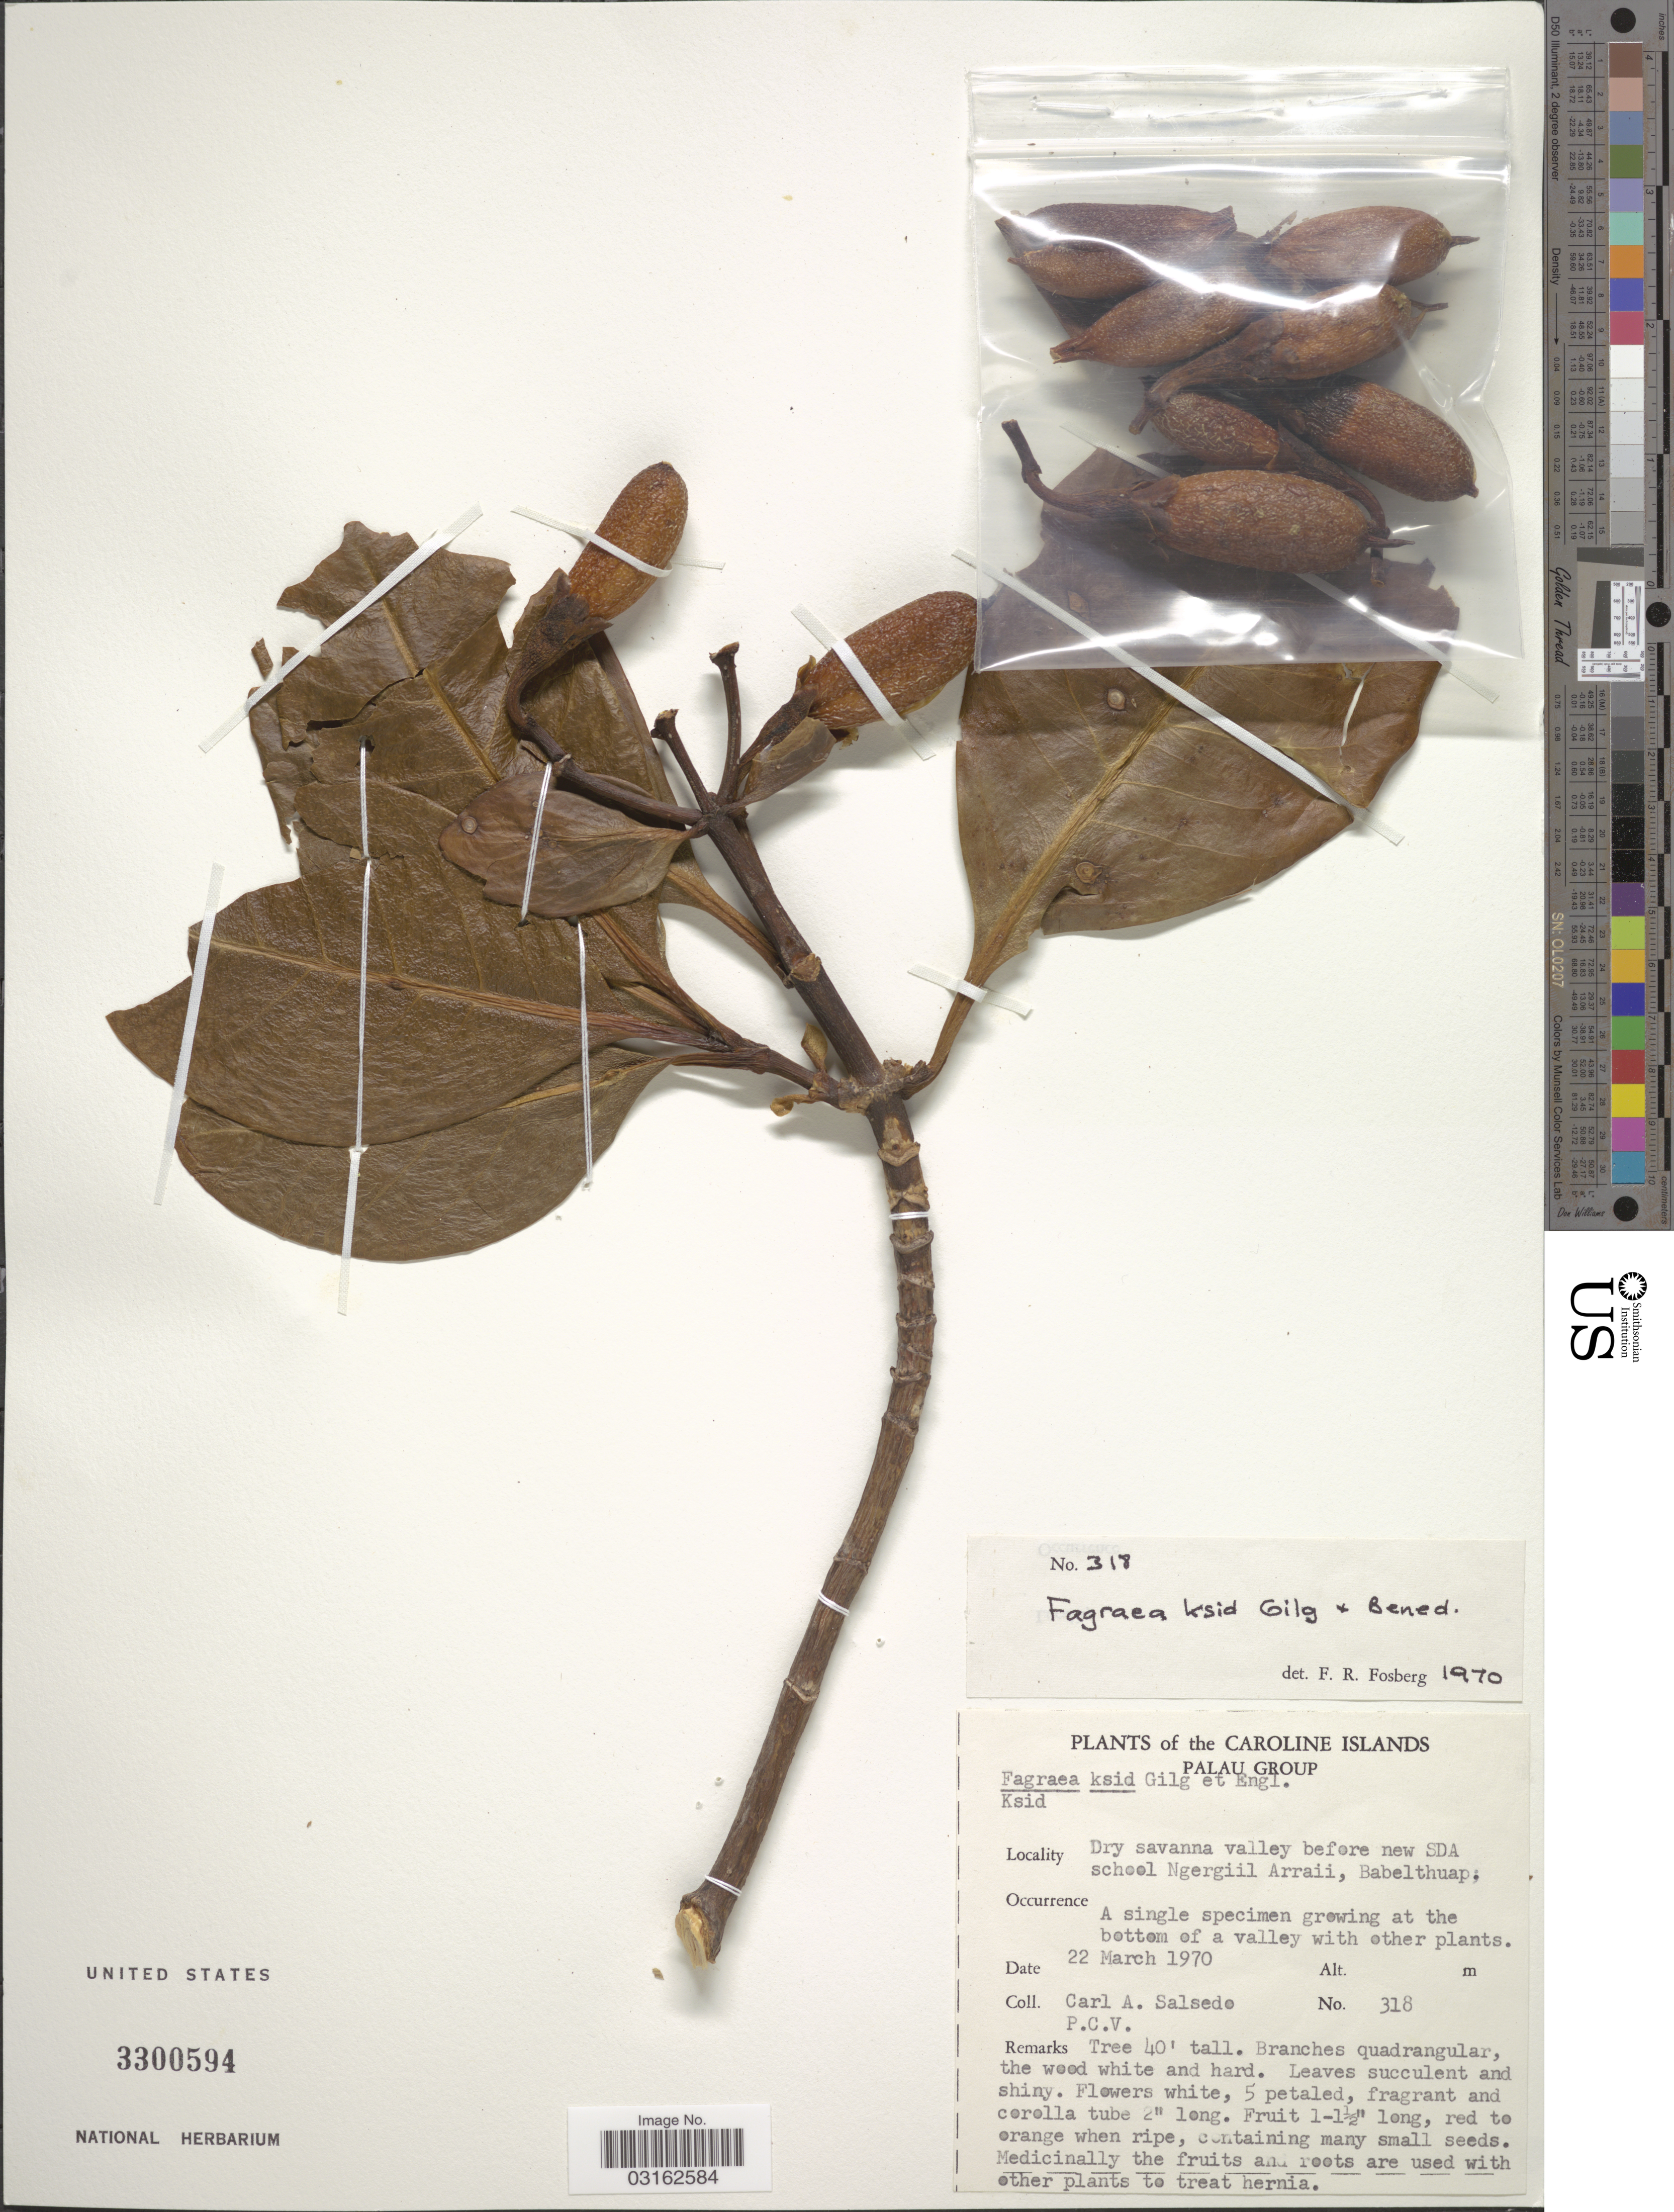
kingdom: Plantae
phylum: Tracheophyta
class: Magnoliopsida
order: Gentianales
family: Gentianaceae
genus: Fagraea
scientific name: Fagraea ksid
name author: Gilg & Benedict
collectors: C.A. Salsedo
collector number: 318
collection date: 1970-03-22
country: Palau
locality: The Caroline Islands. Palau Group. Dry savanna valley before new SDA school Ngergiil Arraii, Babelthuap.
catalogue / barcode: US 3300594